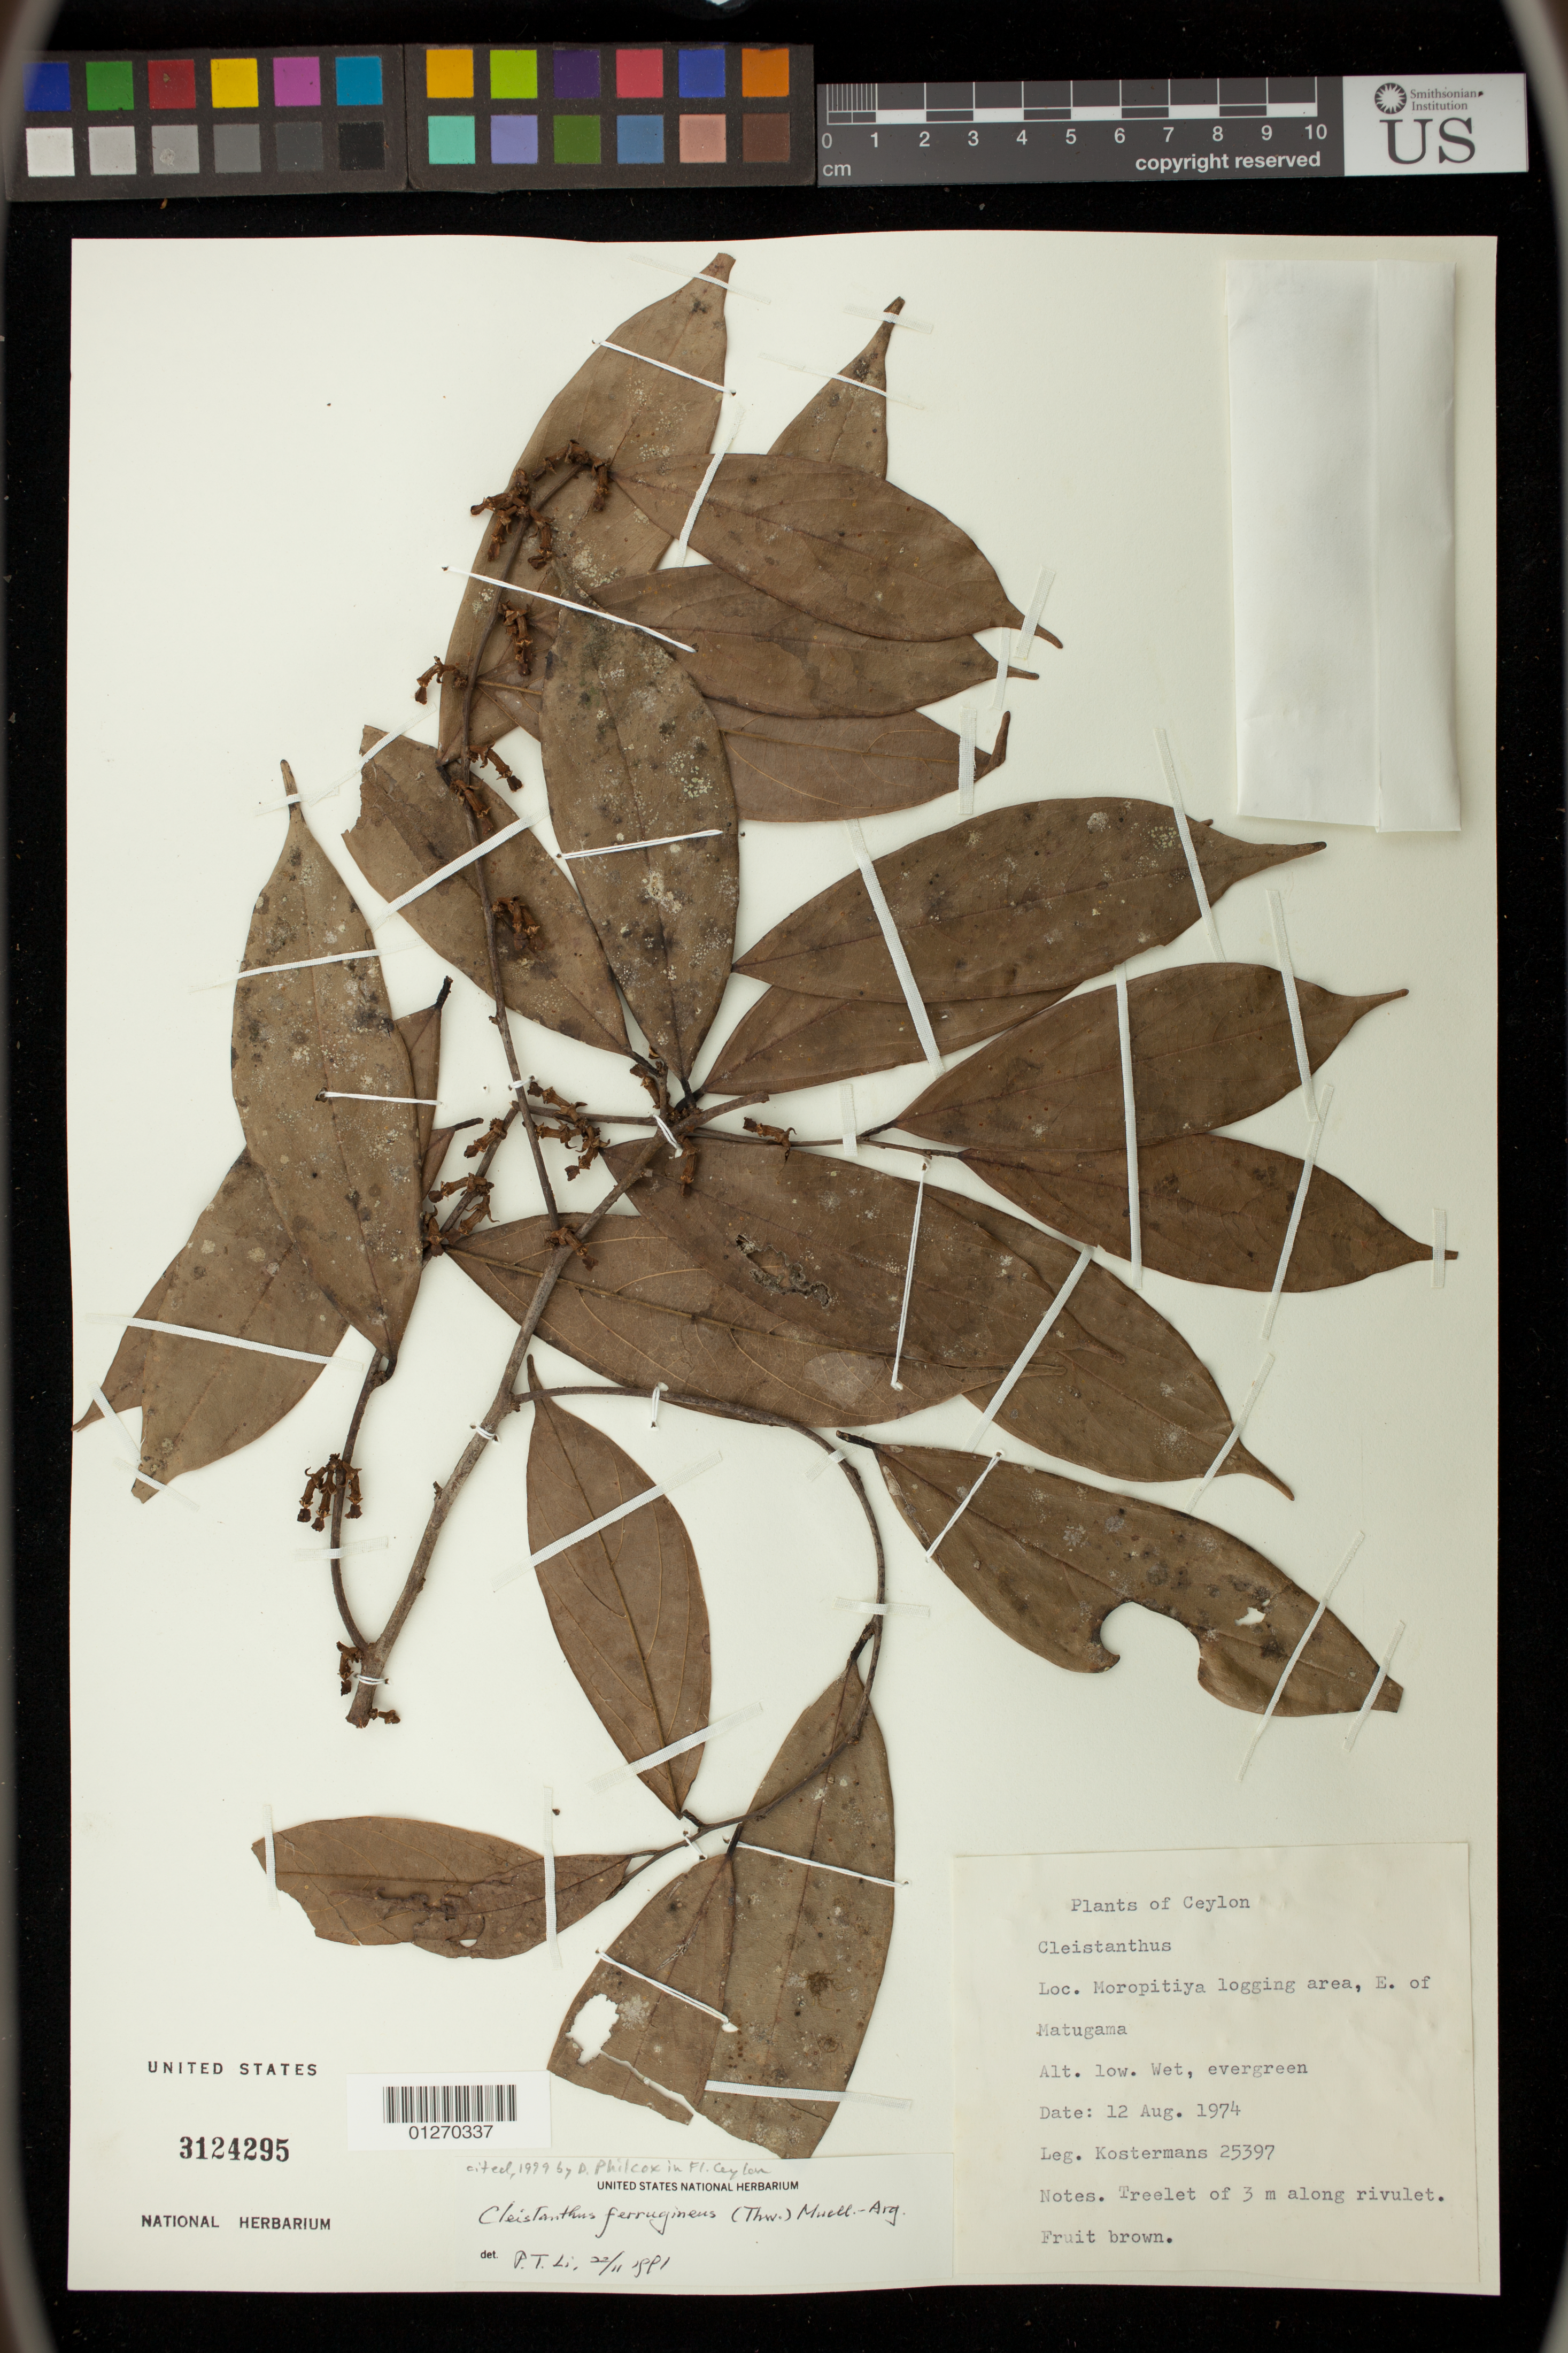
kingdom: Plantae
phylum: Tracheophyta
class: Magnoliopsida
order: Malpighiales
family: Phyllanthaceae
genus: Cleistanthus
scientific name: Cleistanthus ferrugineus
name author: (Thwaites) M. Arg.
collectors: Kostermans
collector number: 25397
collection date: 1974-08-12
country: Sri Lanka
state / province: Western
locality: Moropitiya logging area, E. of Matugama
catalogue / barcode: US 3124295